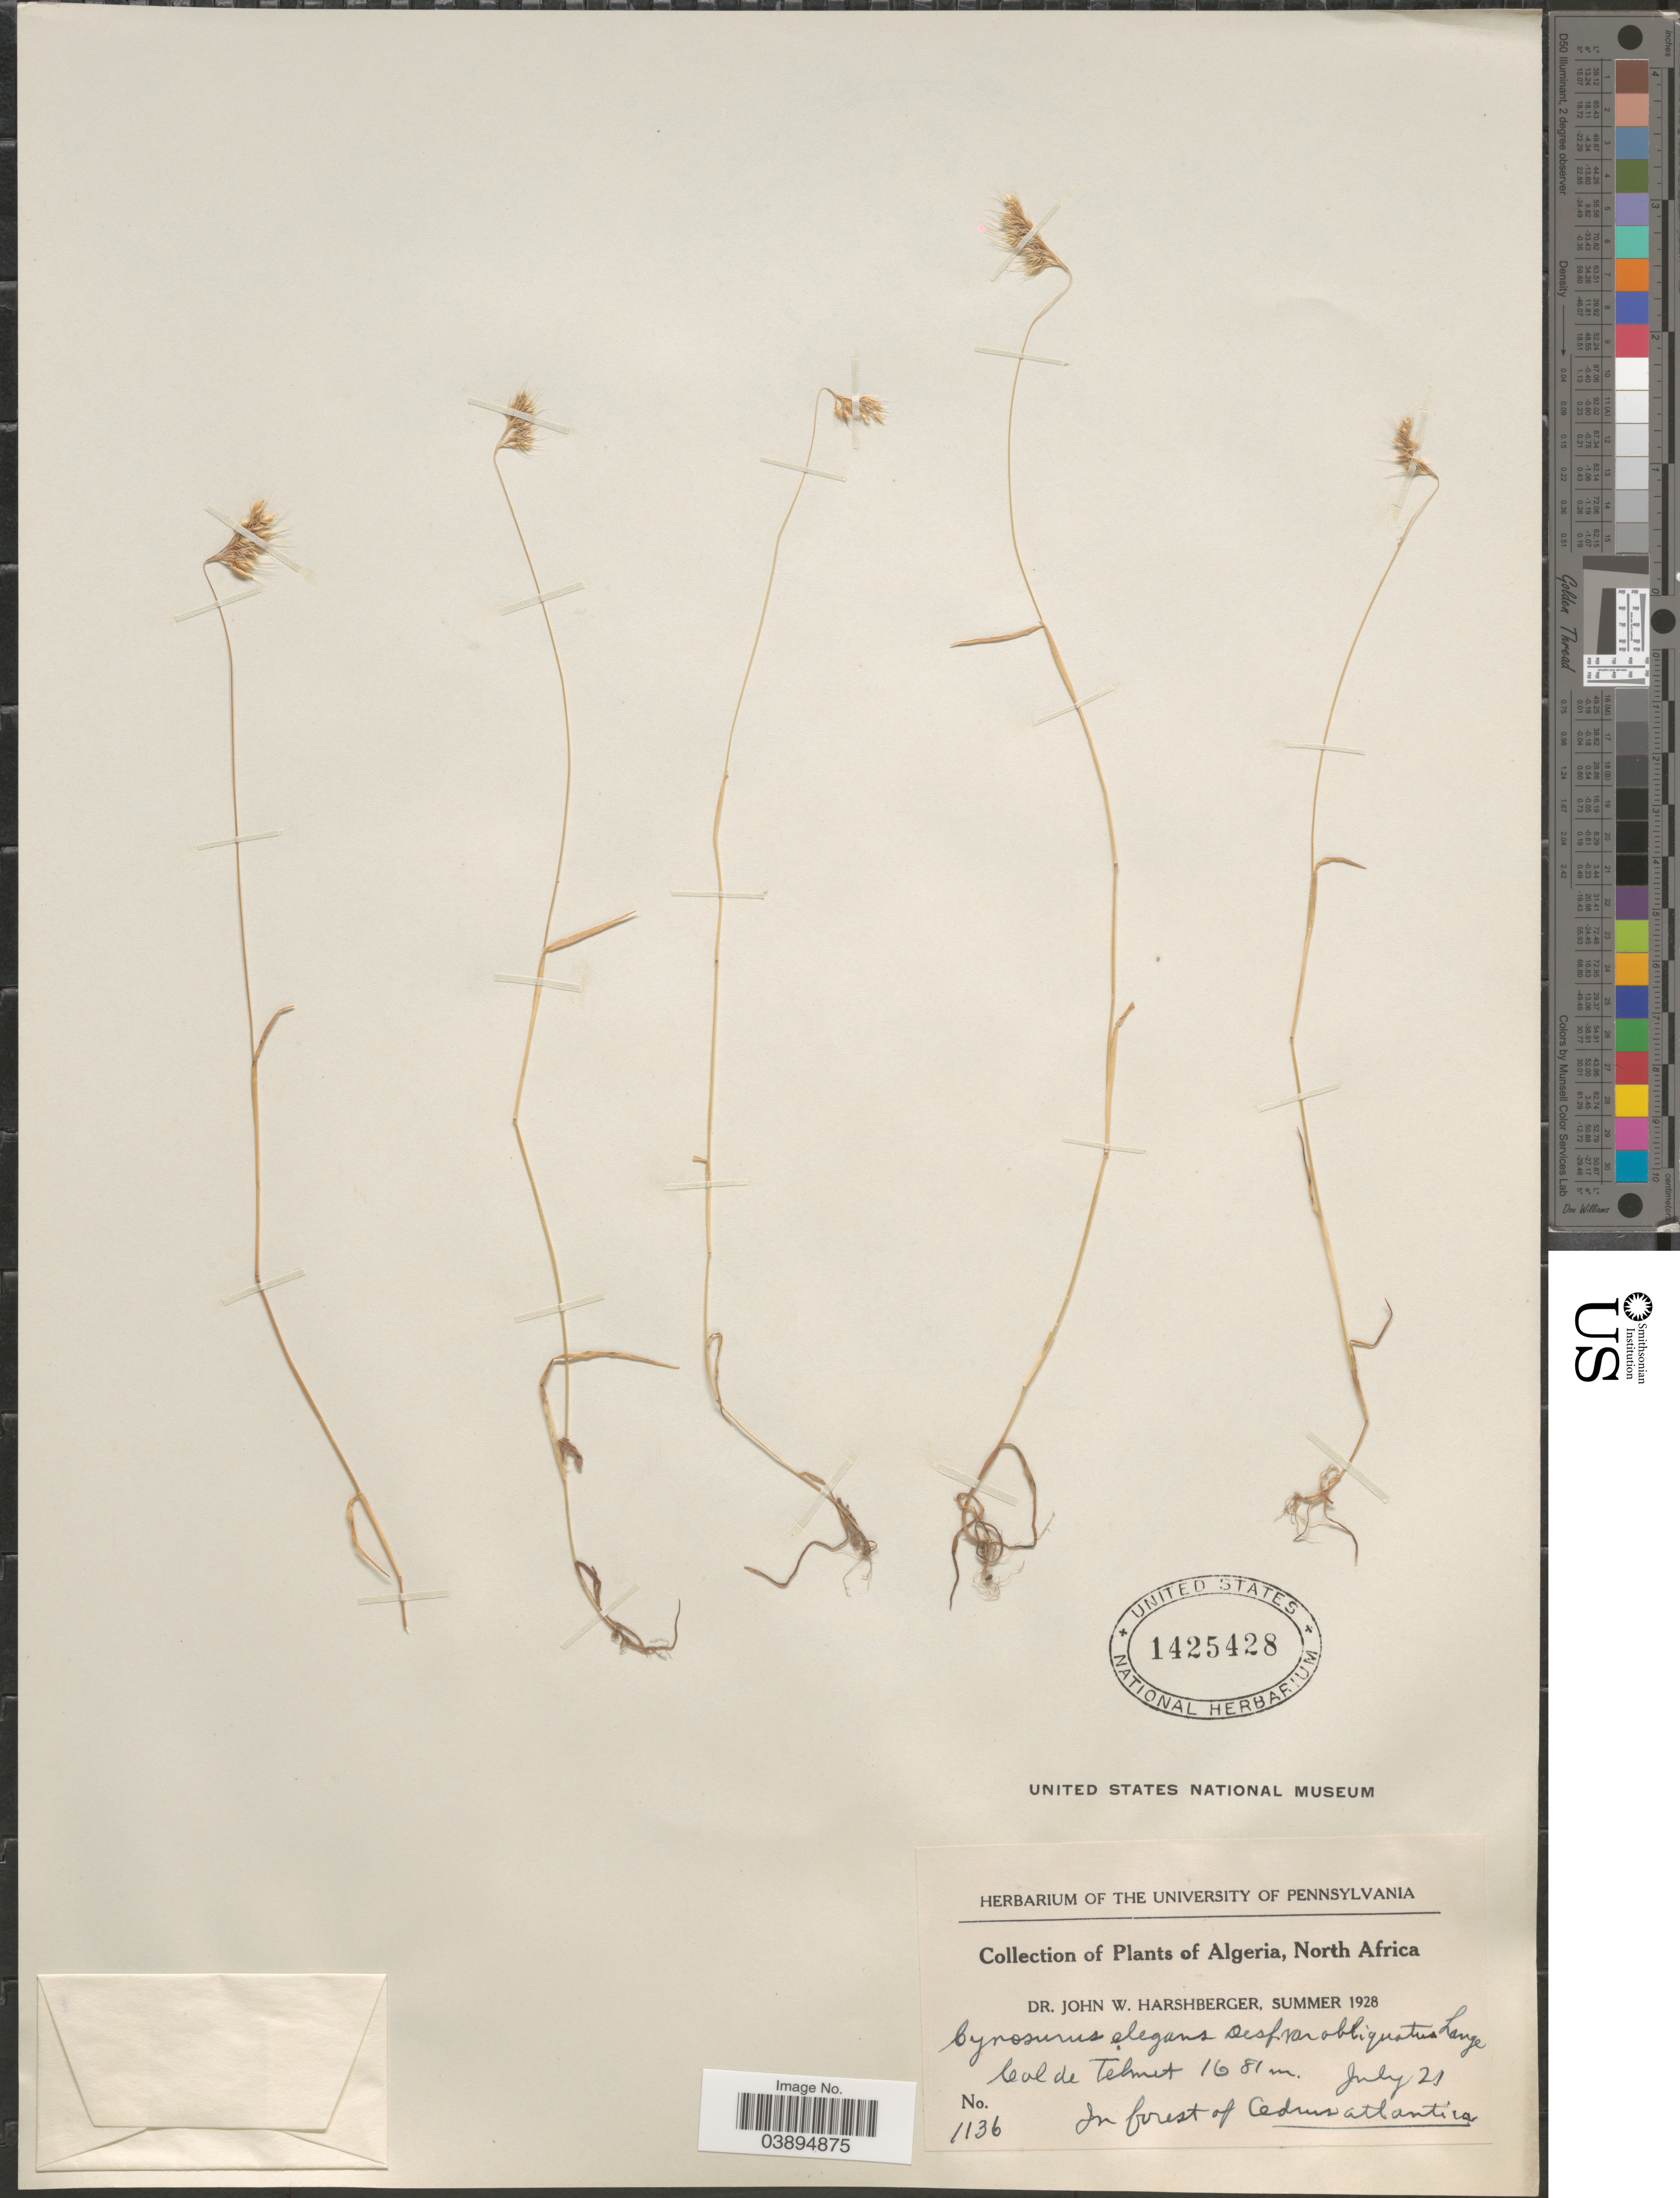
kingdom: Plantae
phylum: Tracheophyta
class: Liliopsida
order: Poales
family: Poaceae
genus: Cynosurus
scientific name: Cynosurus elegans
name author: Desf.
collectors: J. W. Harshberger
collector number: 1136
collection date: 1928-07-21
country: Algeria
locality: Col de Tehnet. In forest of Cedrus Atlantica.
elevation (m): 1681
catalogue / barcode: US 1425428